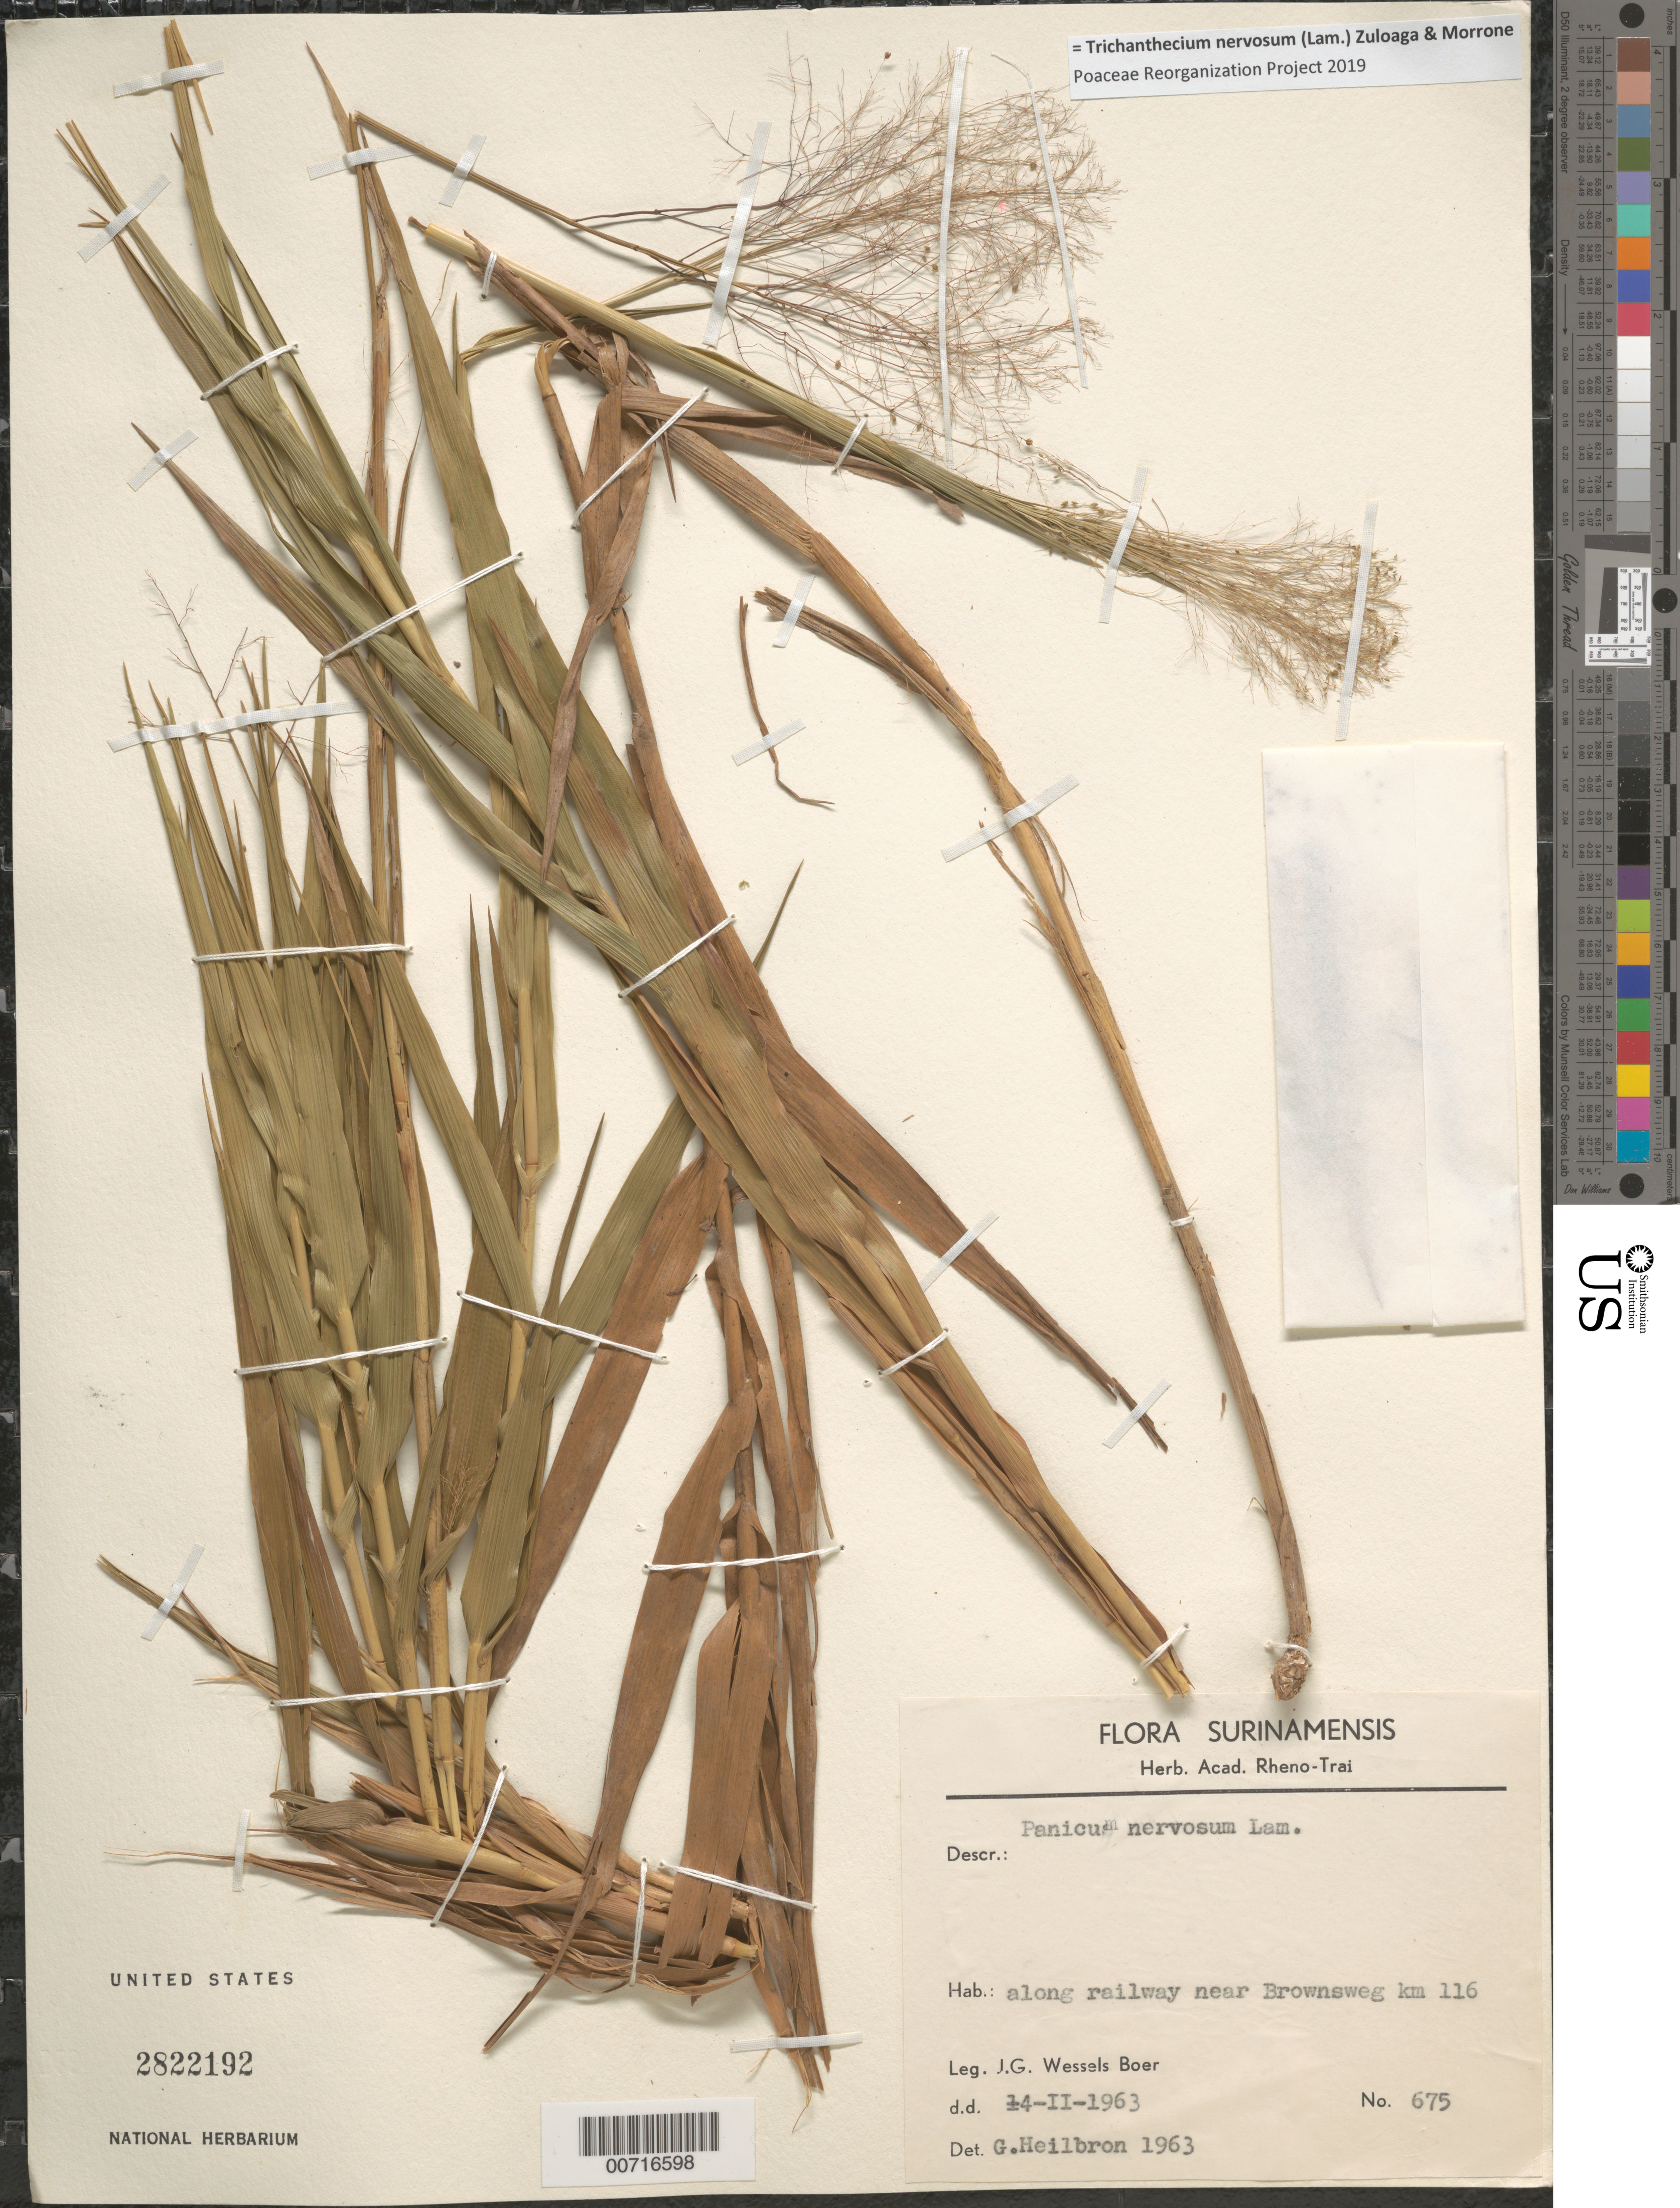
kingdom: Plantae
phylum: Tracheophyta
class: Liliopsida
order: Poales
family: Poaceae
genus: Trichanthecium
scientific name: Trichanthecium nervosum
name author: (Lam.) Zuloaga & Morrone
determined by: Poaceae Reorganization Project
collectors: J. G. Wessels Boer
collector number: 675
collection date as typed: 4-Feb-63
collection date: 1963-02-04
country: Suriname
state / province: Brokopondo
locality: Brownsweg, km 116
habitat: Along railway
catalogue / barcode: US 2822192